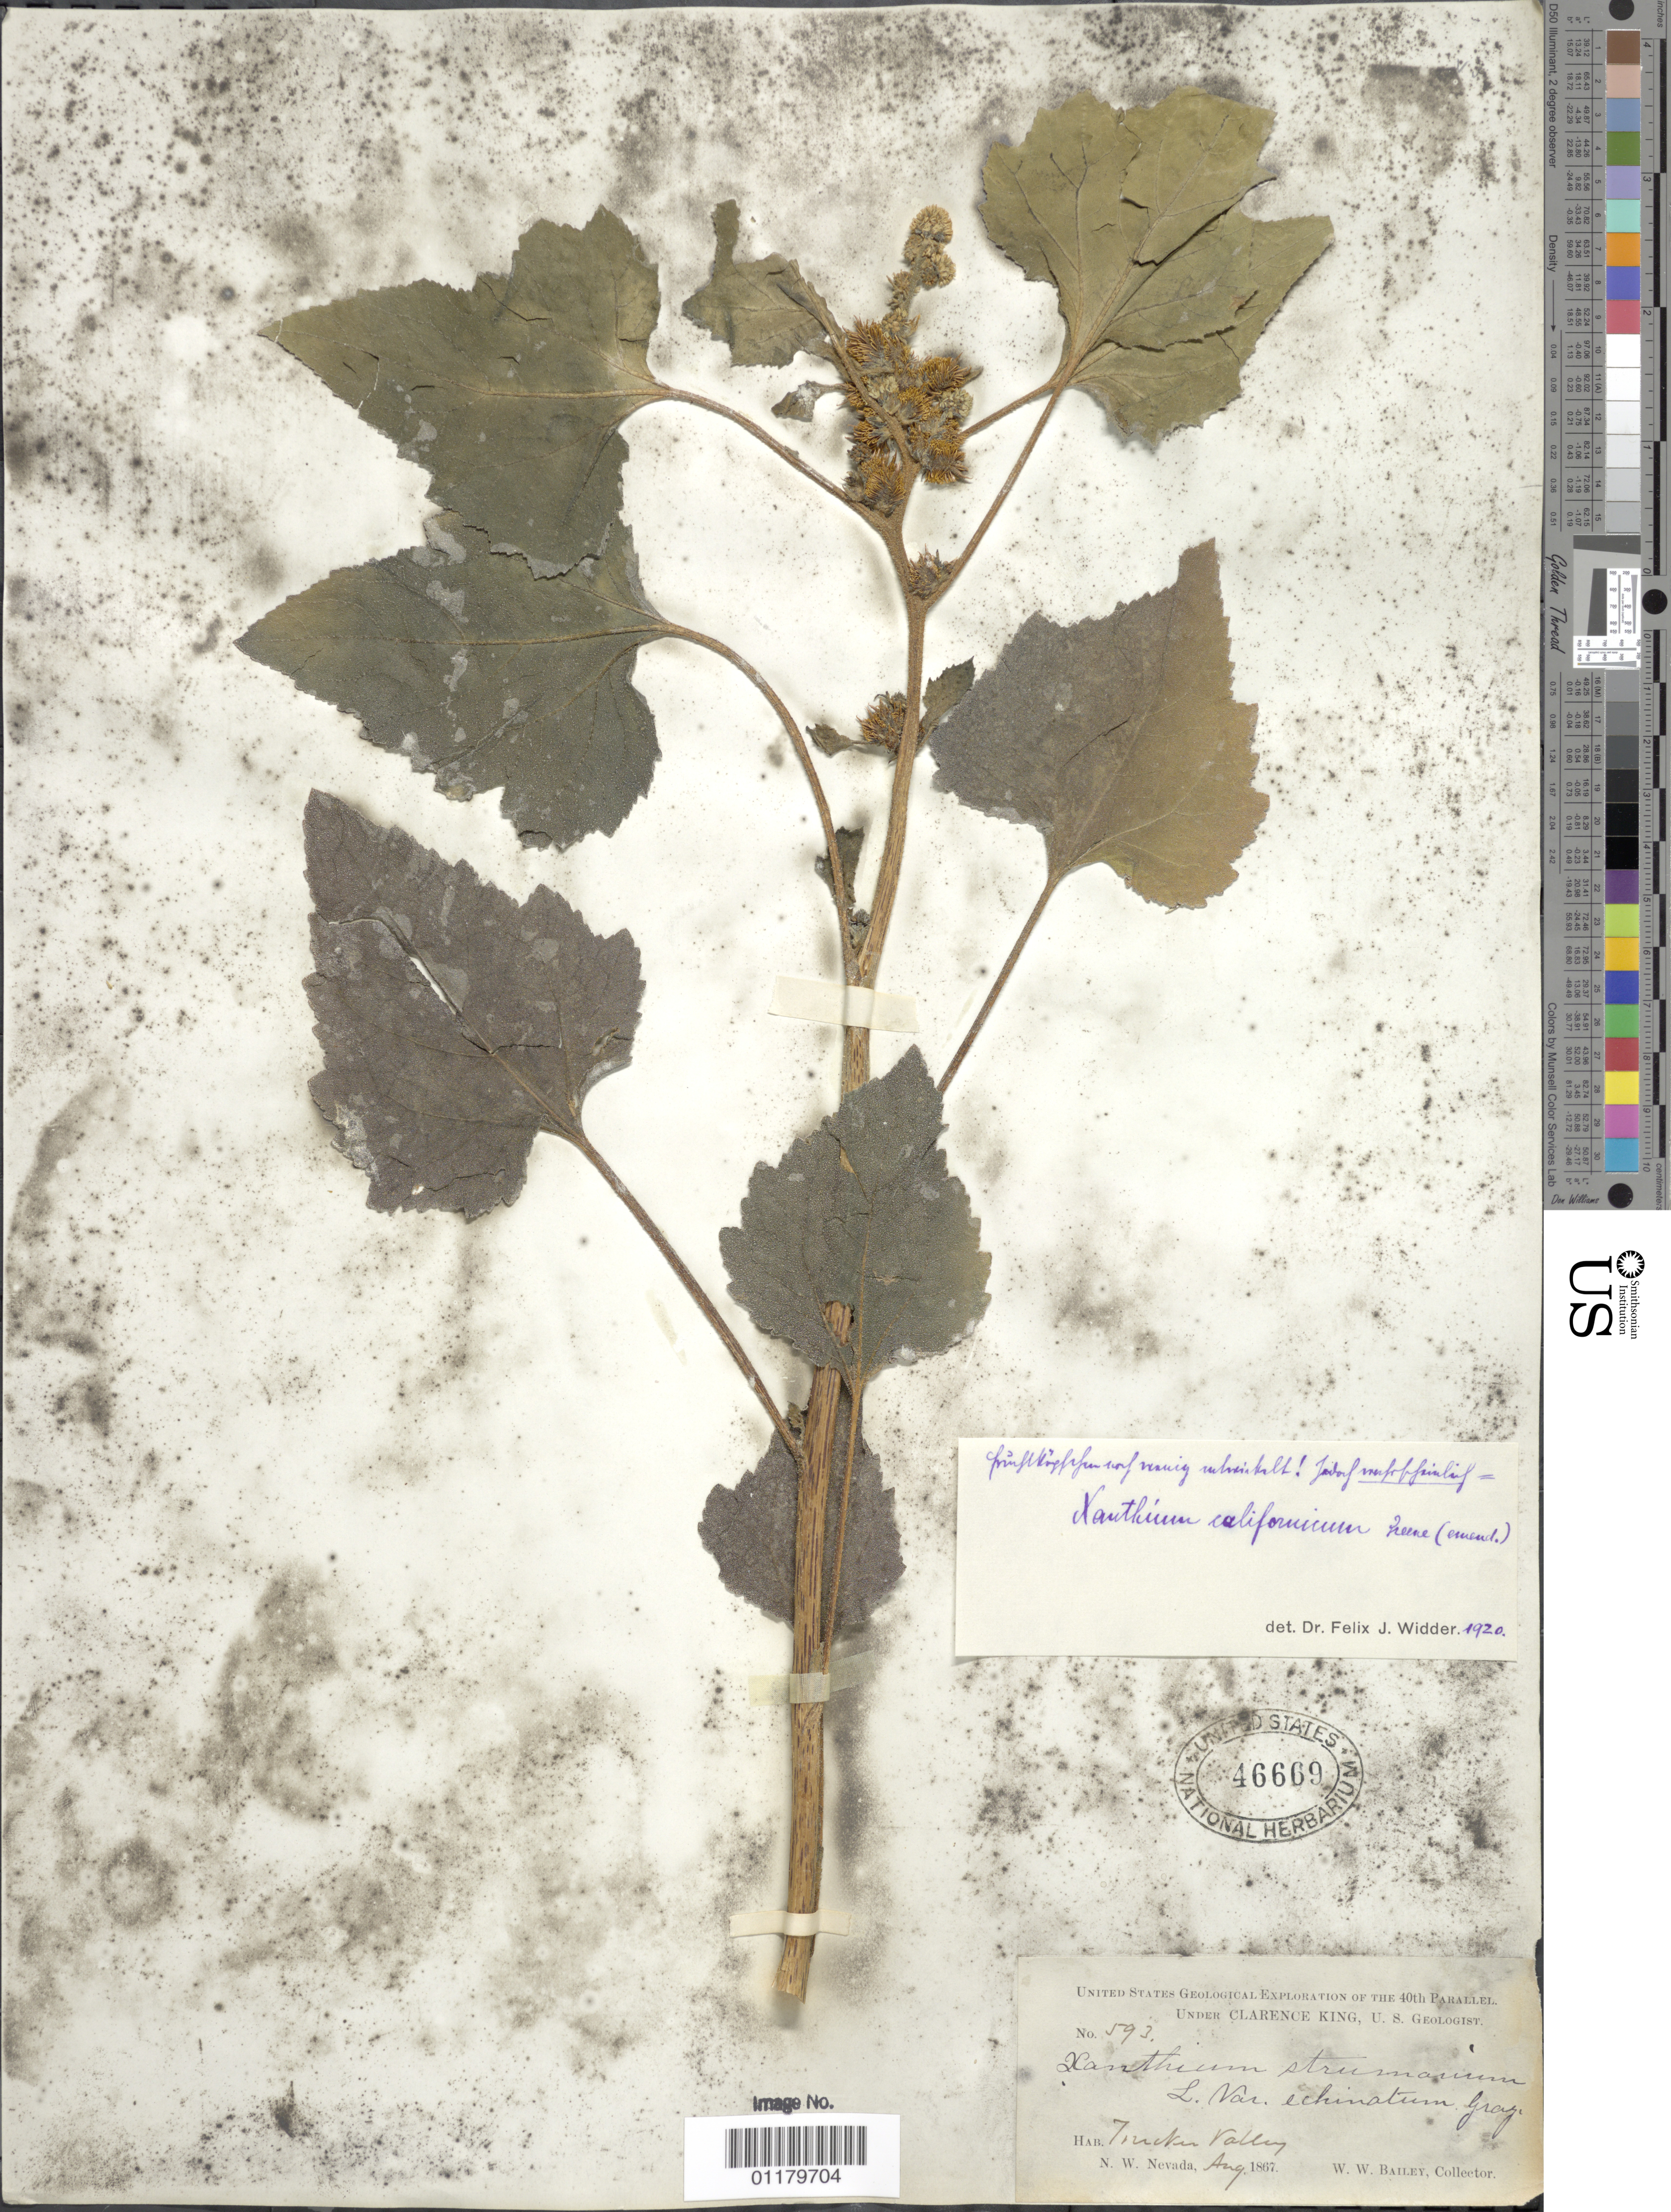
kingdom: Plantae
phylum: Tracheophyta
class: Magnoliopsida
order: Asterales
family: Asteraceae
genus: Xanthium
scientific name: Xanthium californicum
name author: Greene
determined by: Widder, F. J.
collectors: W. W. Bailey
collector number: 593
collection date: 1867-08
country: United States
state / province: Nevada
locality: Truckee Valley, N. W. Nevada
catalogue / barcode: US 46669